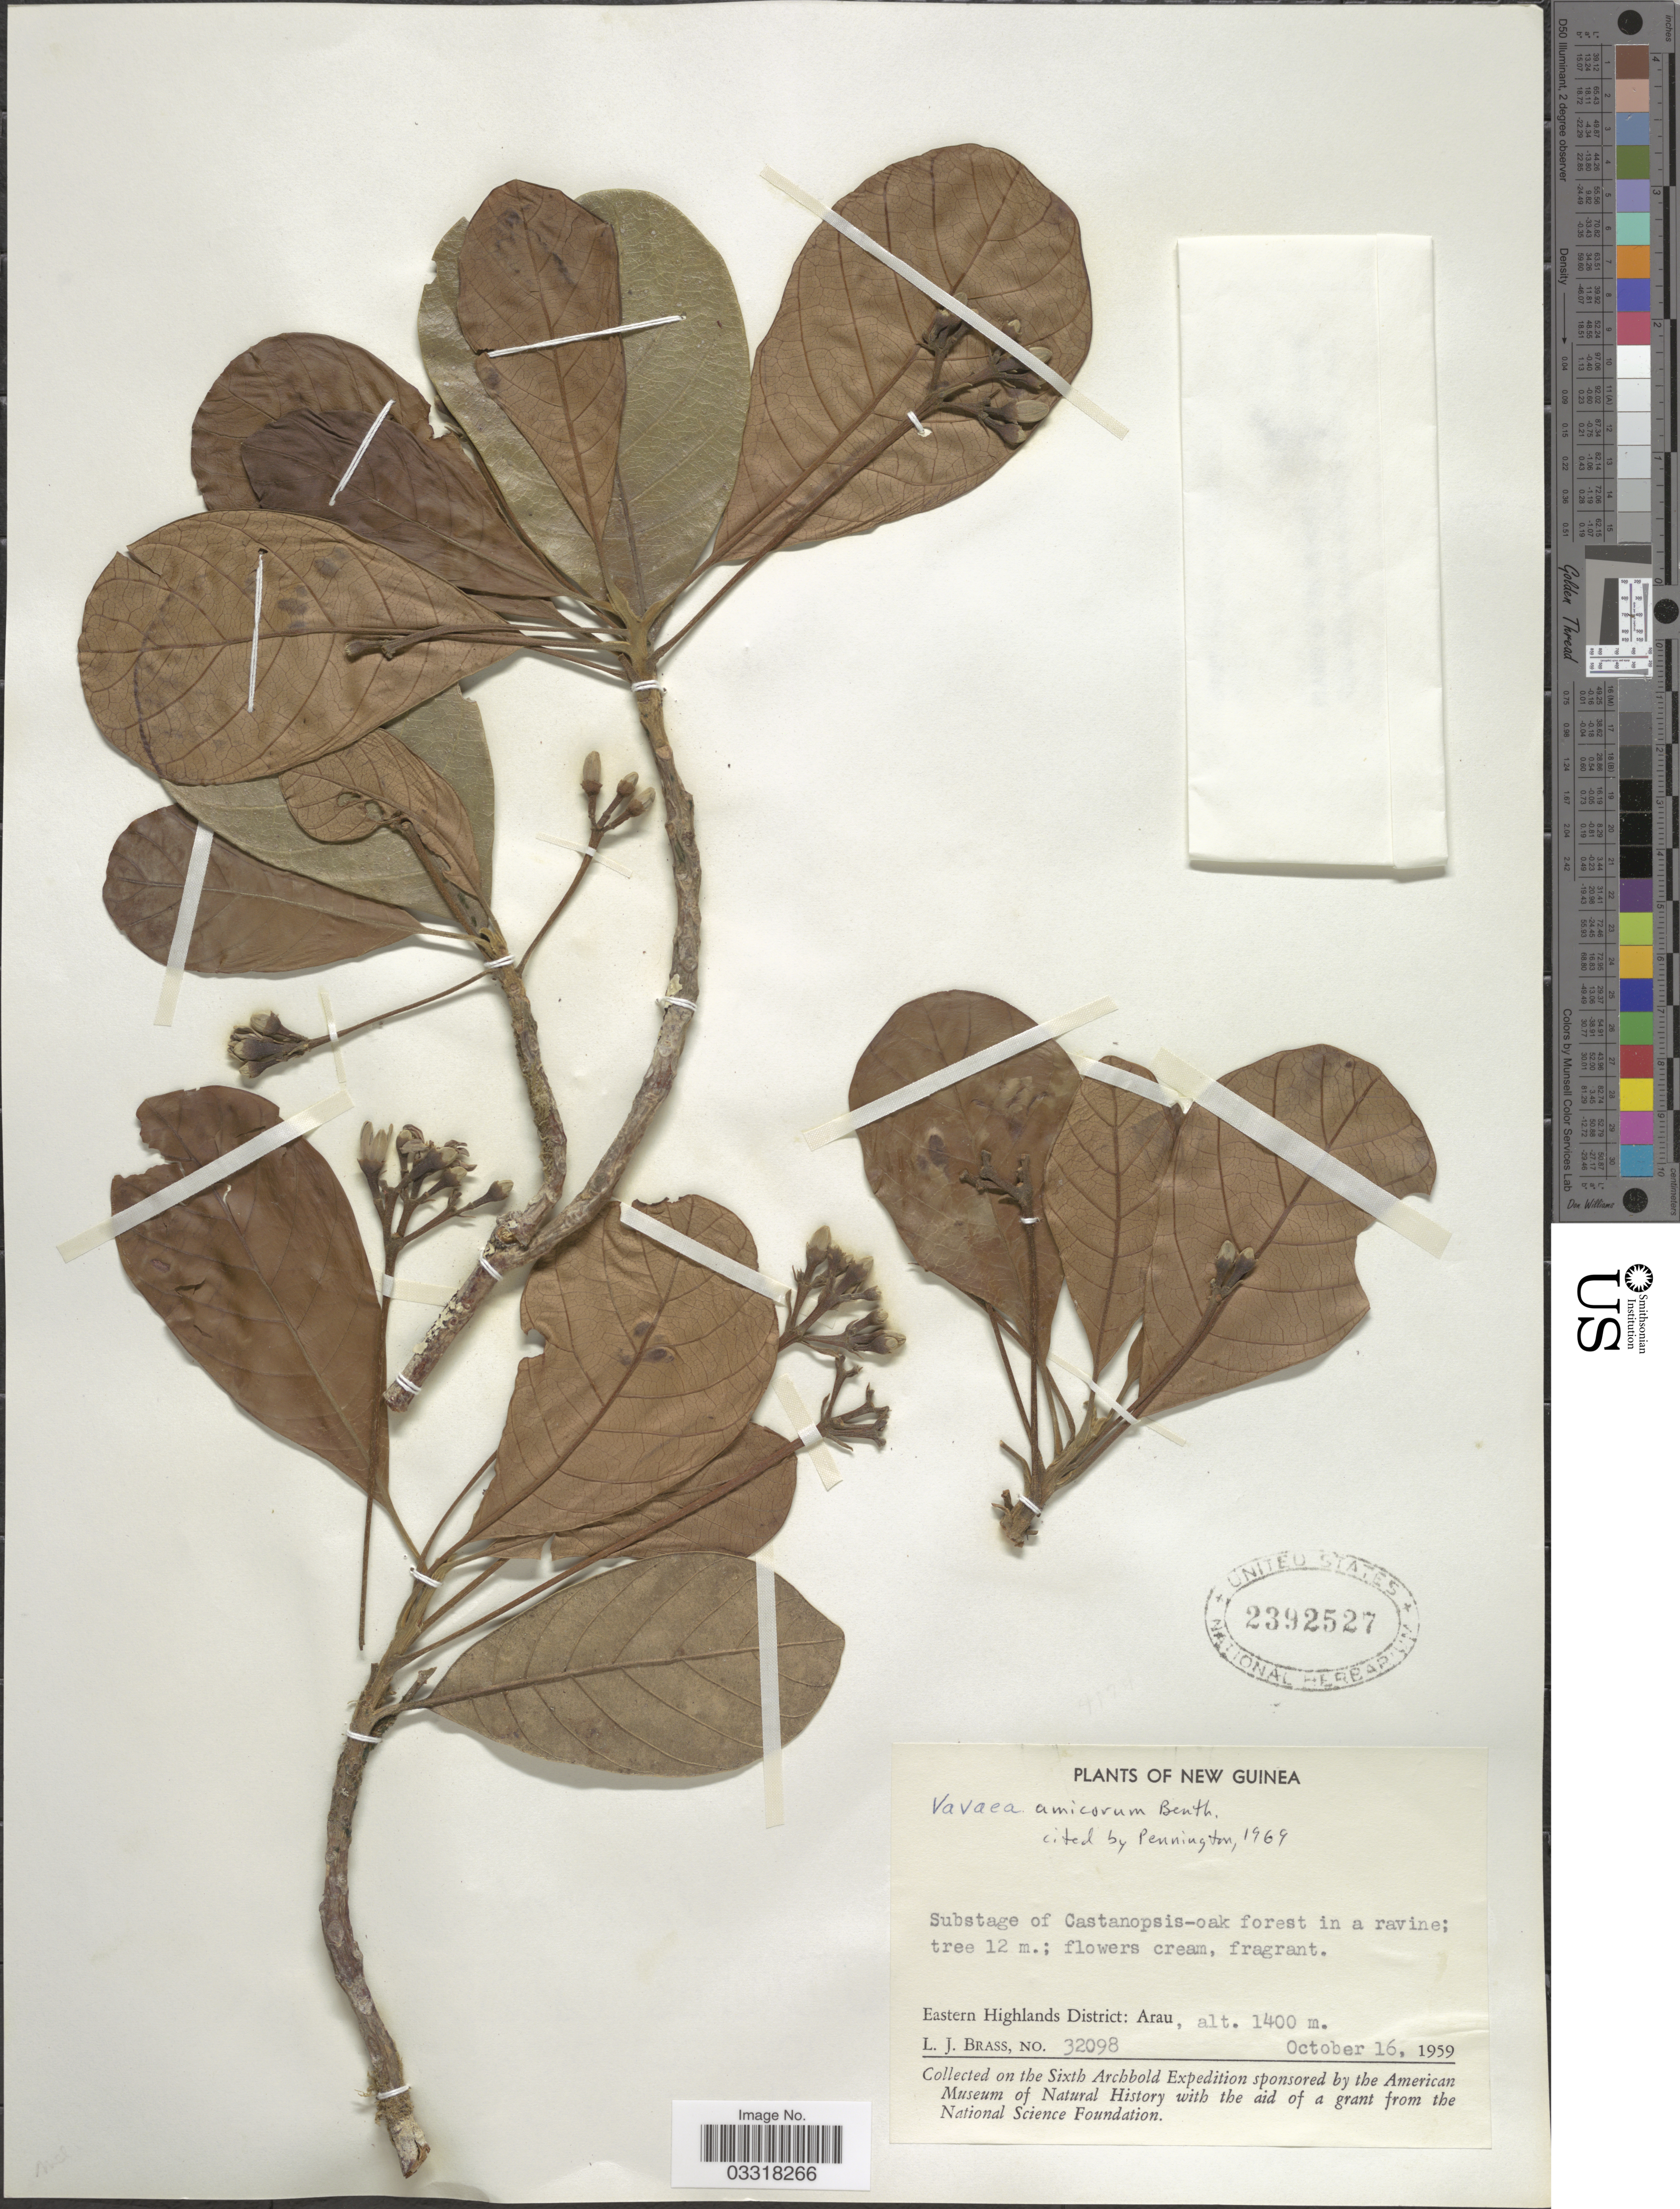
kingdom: Plantae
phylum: Tracheophyta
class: Magnoliopsida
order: Sapindales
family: Meliaceae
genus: Vavaea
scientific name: Vavaea amicorum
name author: Benth.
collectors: L. J. Brass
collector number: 32098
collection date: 1959-10-16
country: Papua New Guinea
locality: New Guinea. Eastern Highlands District: Arau.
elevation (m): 1400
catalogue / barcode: US 2392527